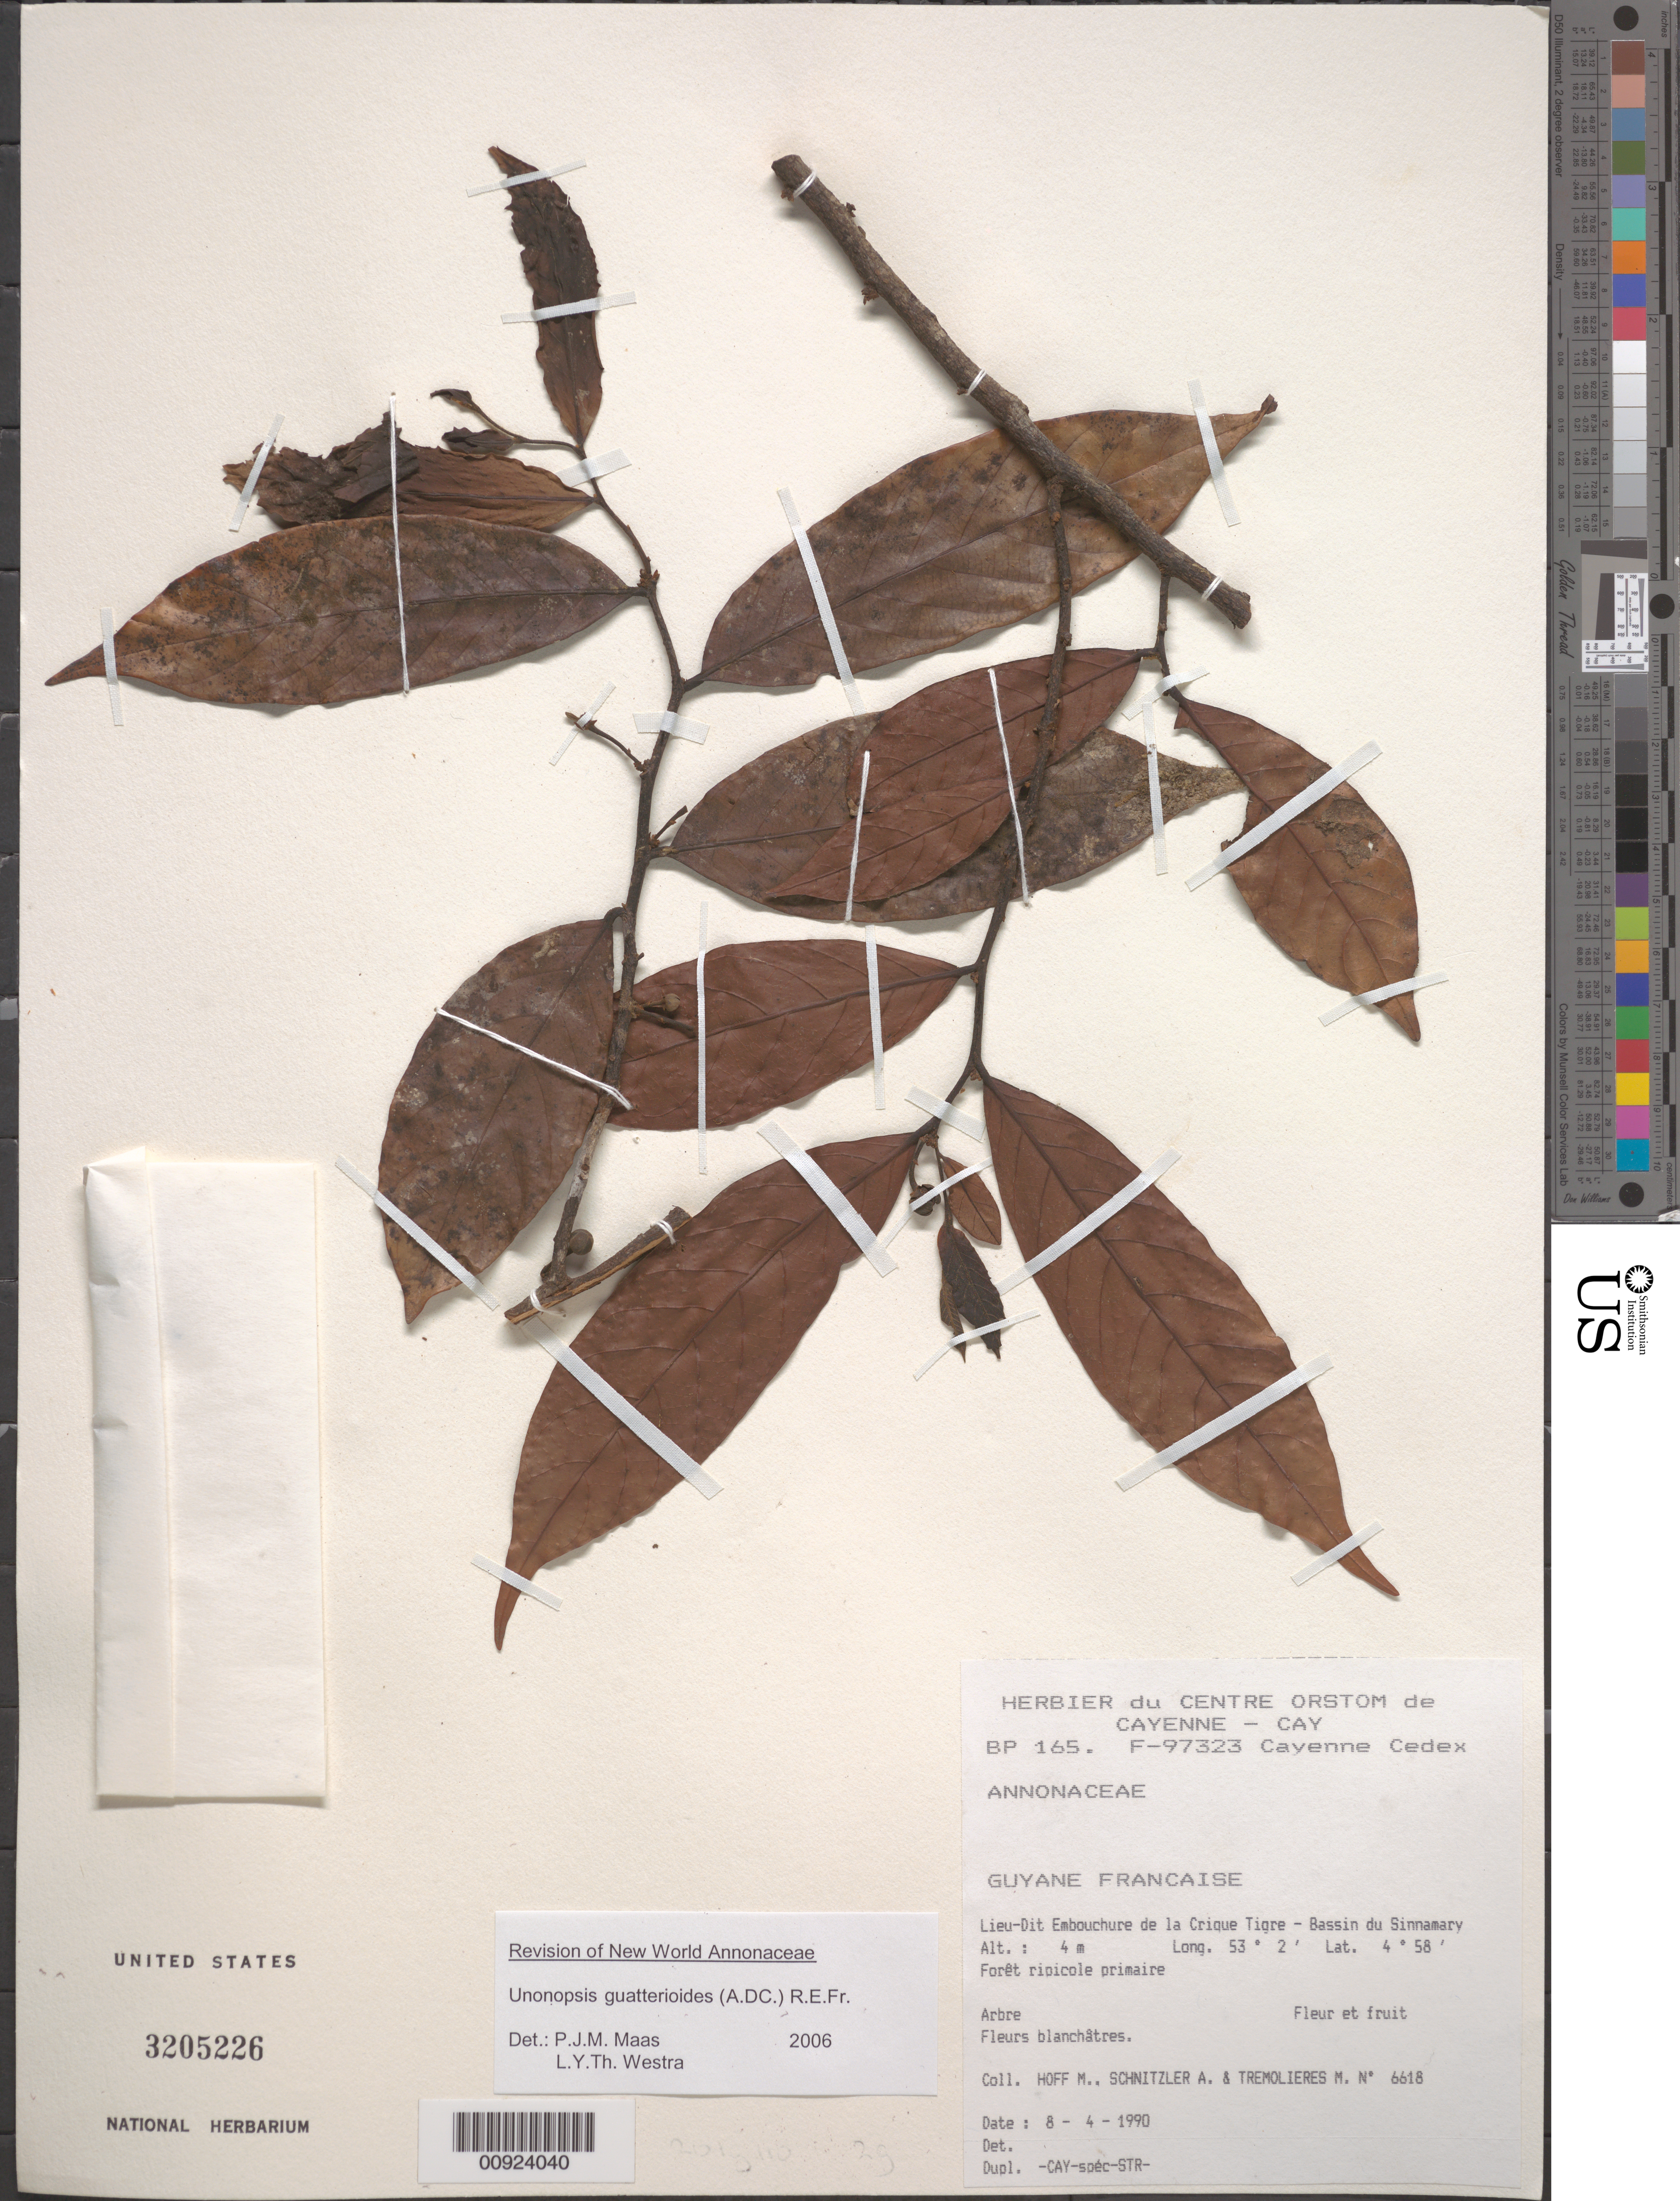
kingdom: Plantae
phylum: Tracheophyta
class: Magnoliopsida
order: Magnoliales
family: Annonaceae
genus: Unonopsis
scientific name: Unonopsis guatterioides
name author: (A. DC.) R.E. Fr.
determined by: Maas, P. J.; Westra, L. Y.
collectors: M. Hoff, A. Schnitzler & M. Tremolieres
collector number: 6618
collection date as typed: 8-Apr-90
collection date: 1990-04-08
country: French Guiana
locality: Crique Tigre, embouchure; Bassin du Sinnamary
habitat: Primary riparian forest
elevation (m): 4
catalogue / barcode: US 3205226